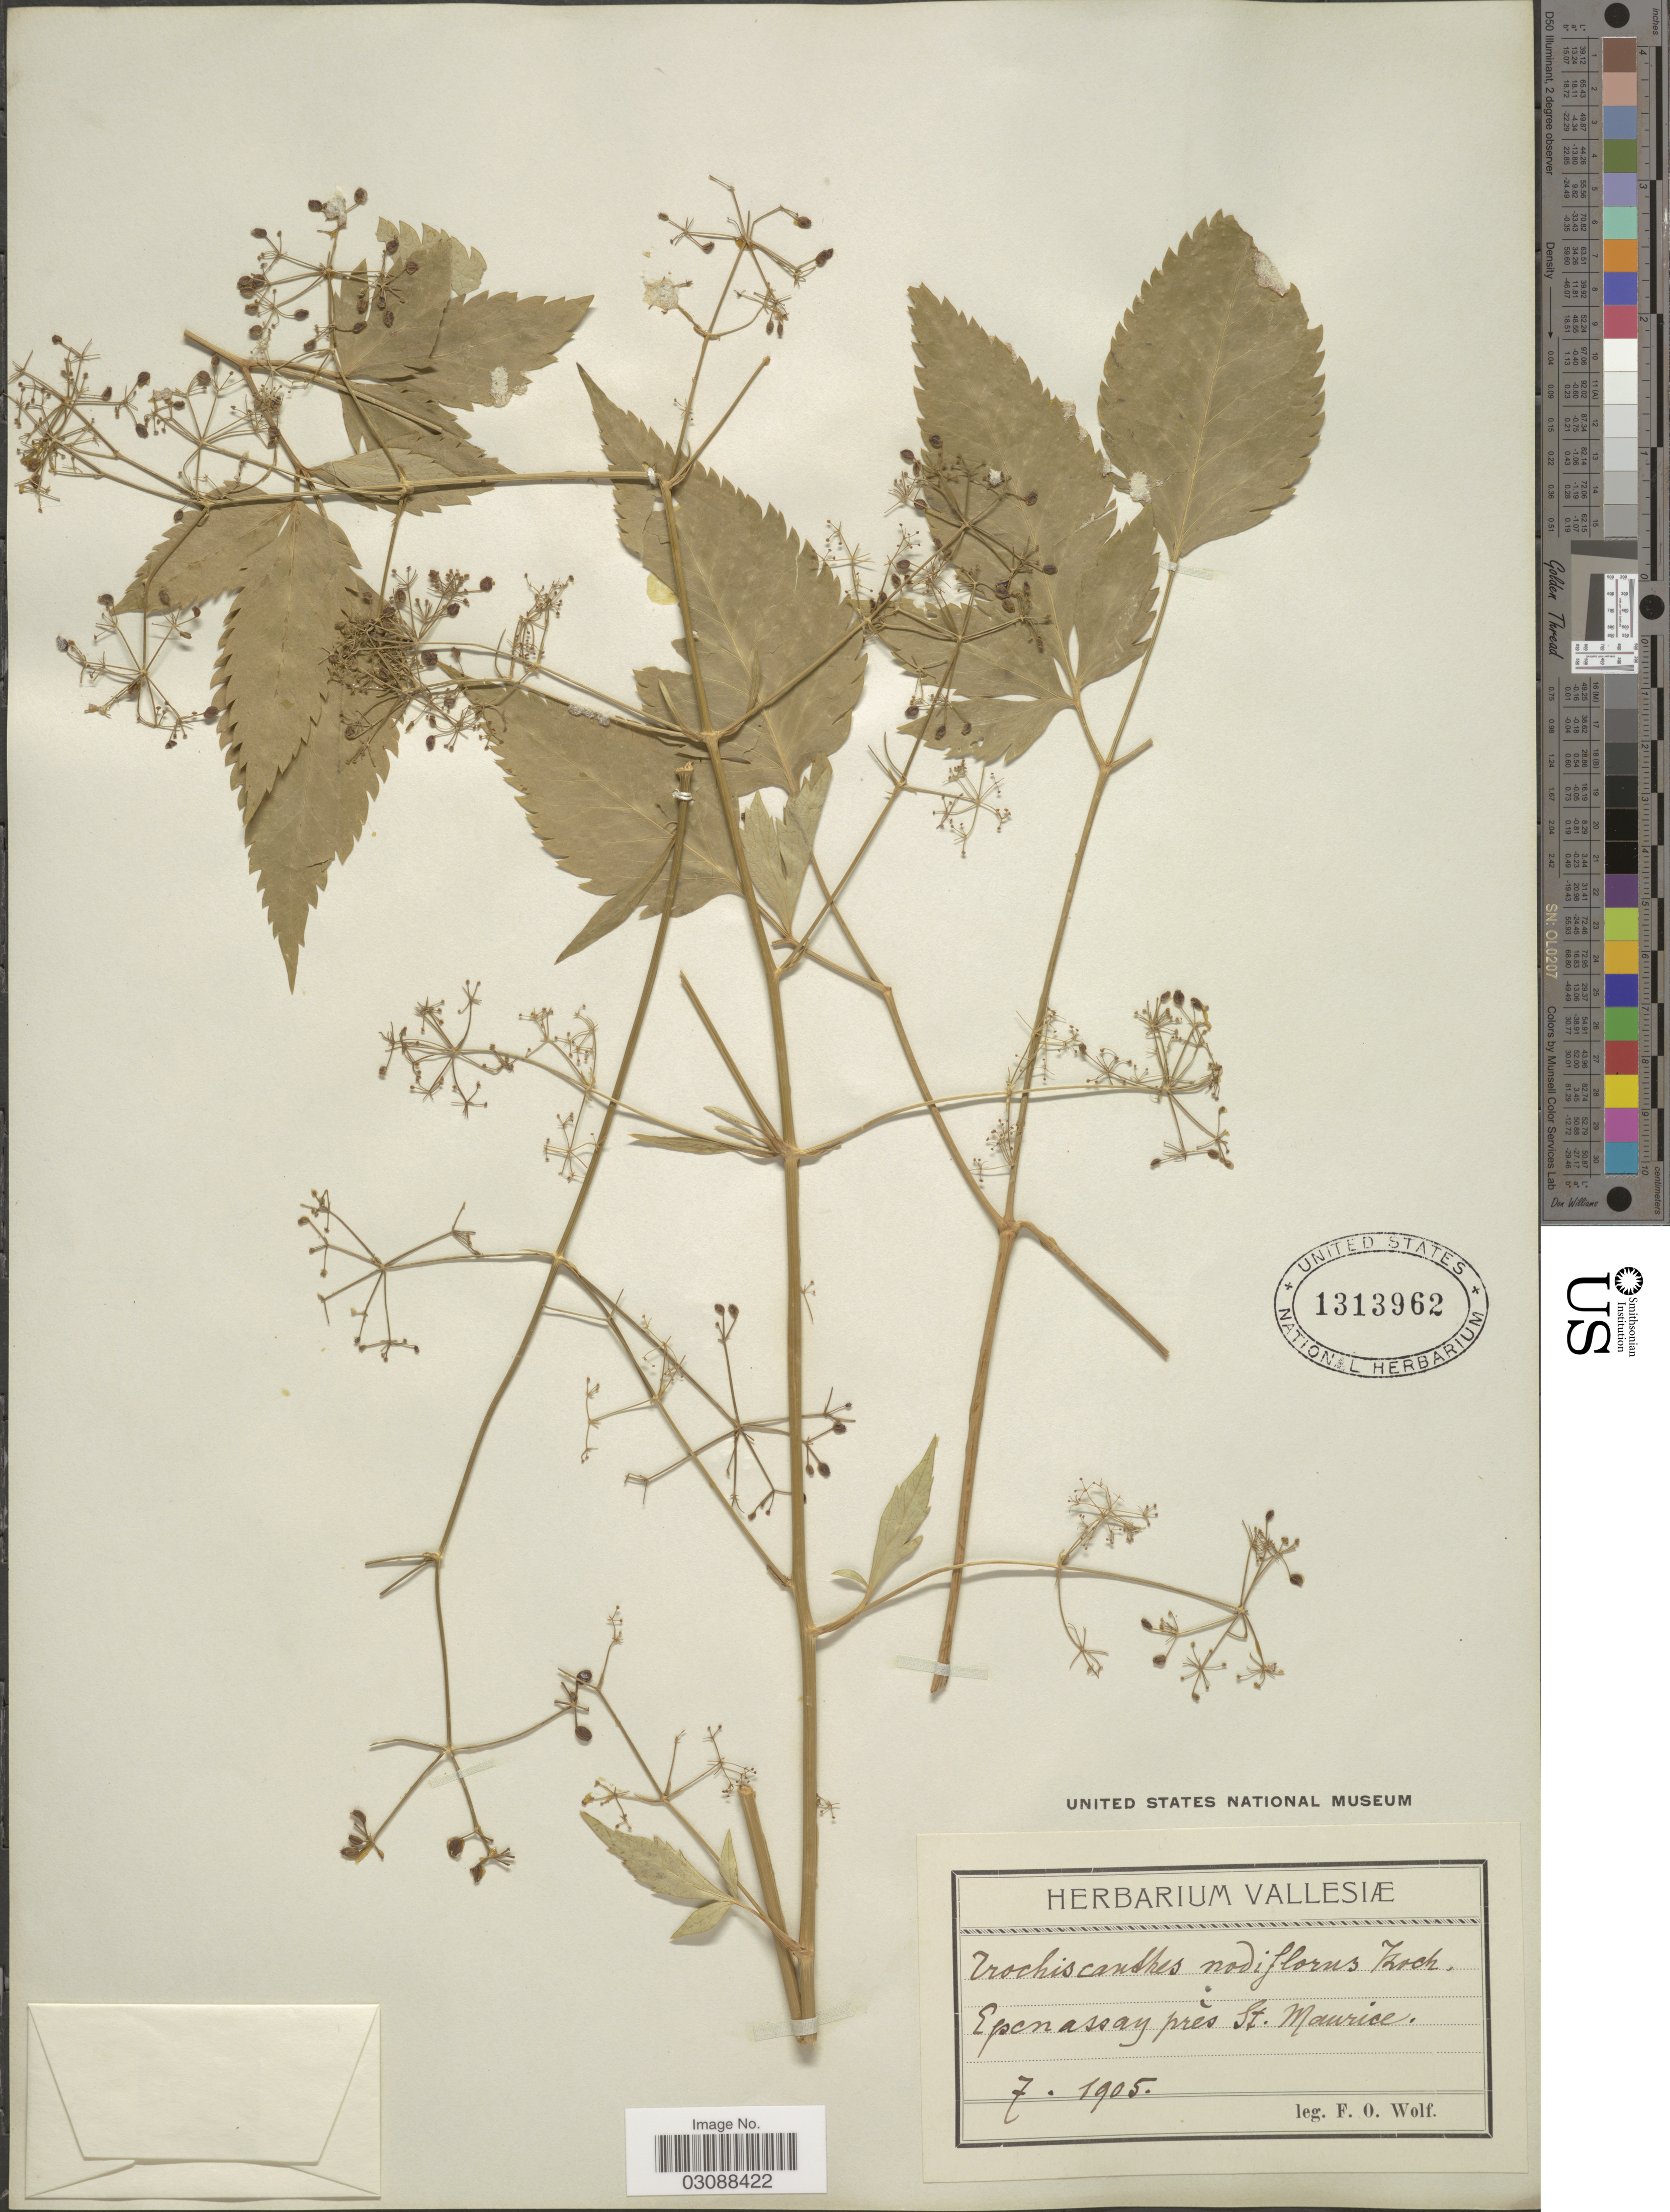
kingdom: Plantae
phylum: Tracheophyta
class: Magnoliopsida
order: Apiales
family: Apiaceae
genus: Trochiscanthes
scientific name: Trochiscanthes nodiflorus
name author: (All.) W.D.J. Koch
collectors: F. Wolf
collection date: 1905-07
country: Switzerland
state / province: Valais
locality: Epenassay près St. Maurice.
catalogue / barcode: US 1313962